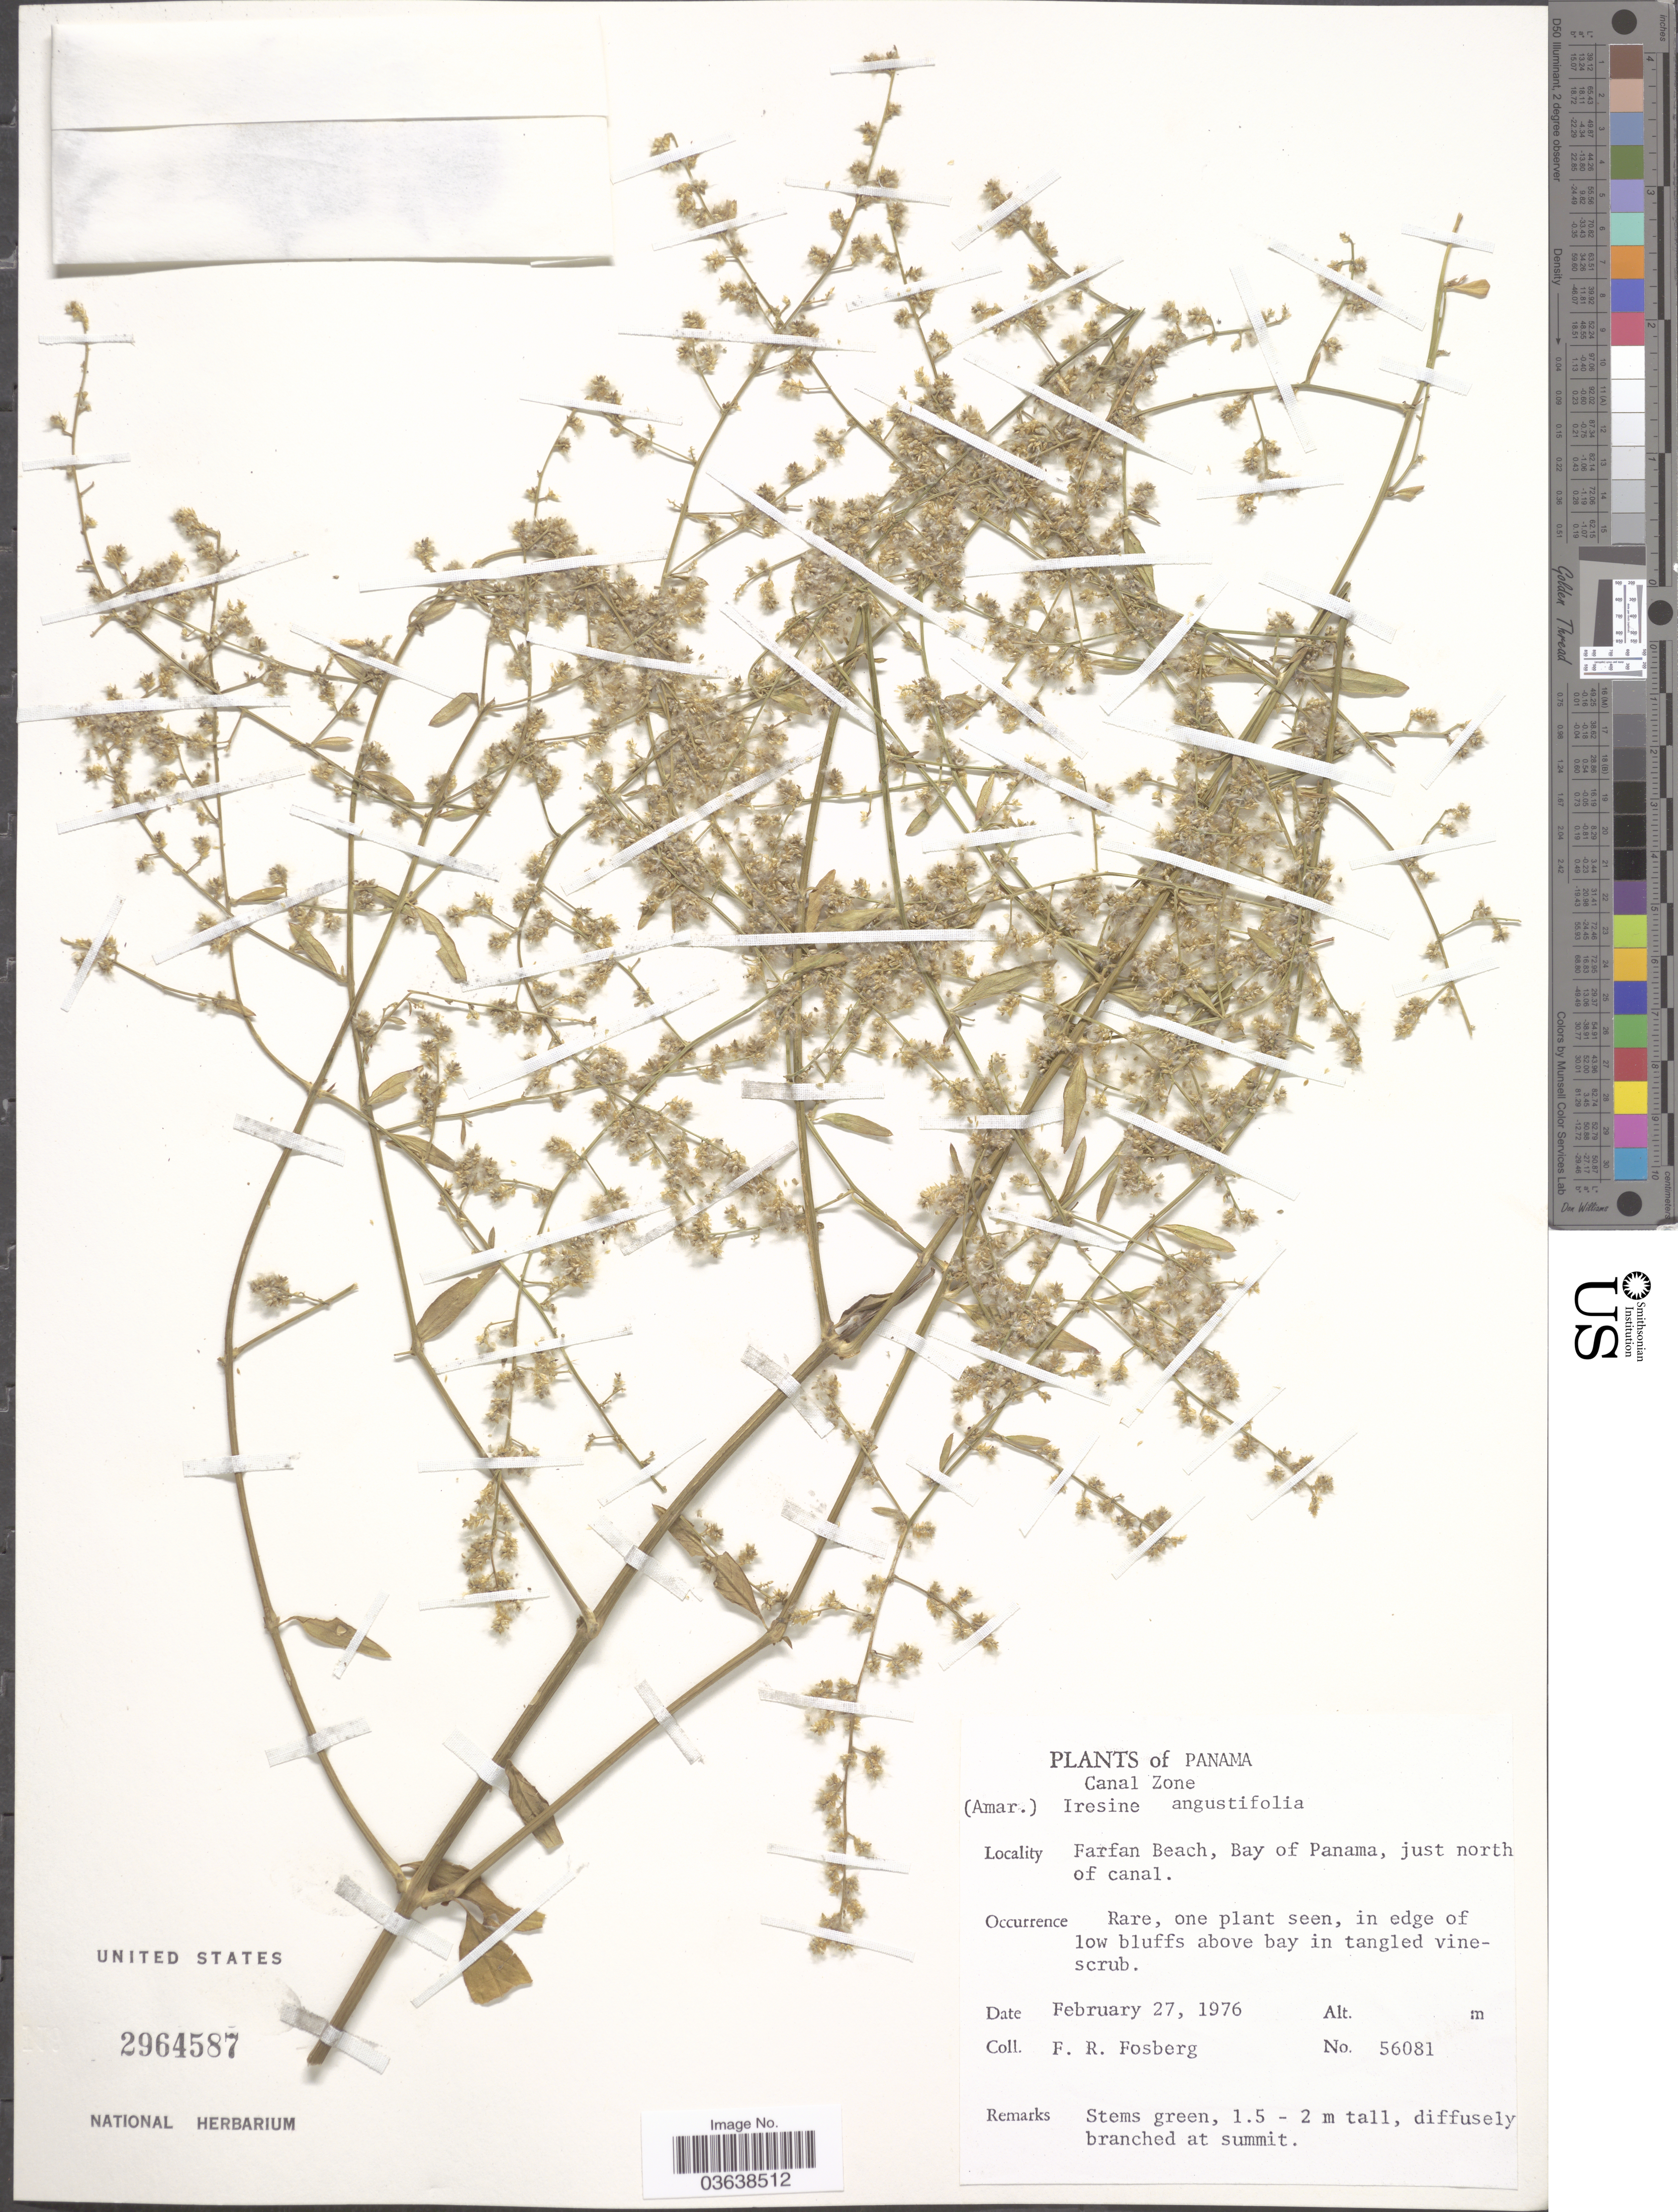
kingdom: Plantae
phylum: Tracheophyta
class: Magnoliopsida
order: Caryophyllales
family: Amaranthaceae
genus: Iresine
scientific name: Iresine angustifolia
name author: Euphrasén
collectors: F. R. Fosberg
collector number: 56081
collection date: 1976-02-27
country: Panama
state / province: Colón / Panamá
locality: Canal Zone. Farfan Beach, Bay of Panama, just north of canal.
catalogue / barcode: US 2964587